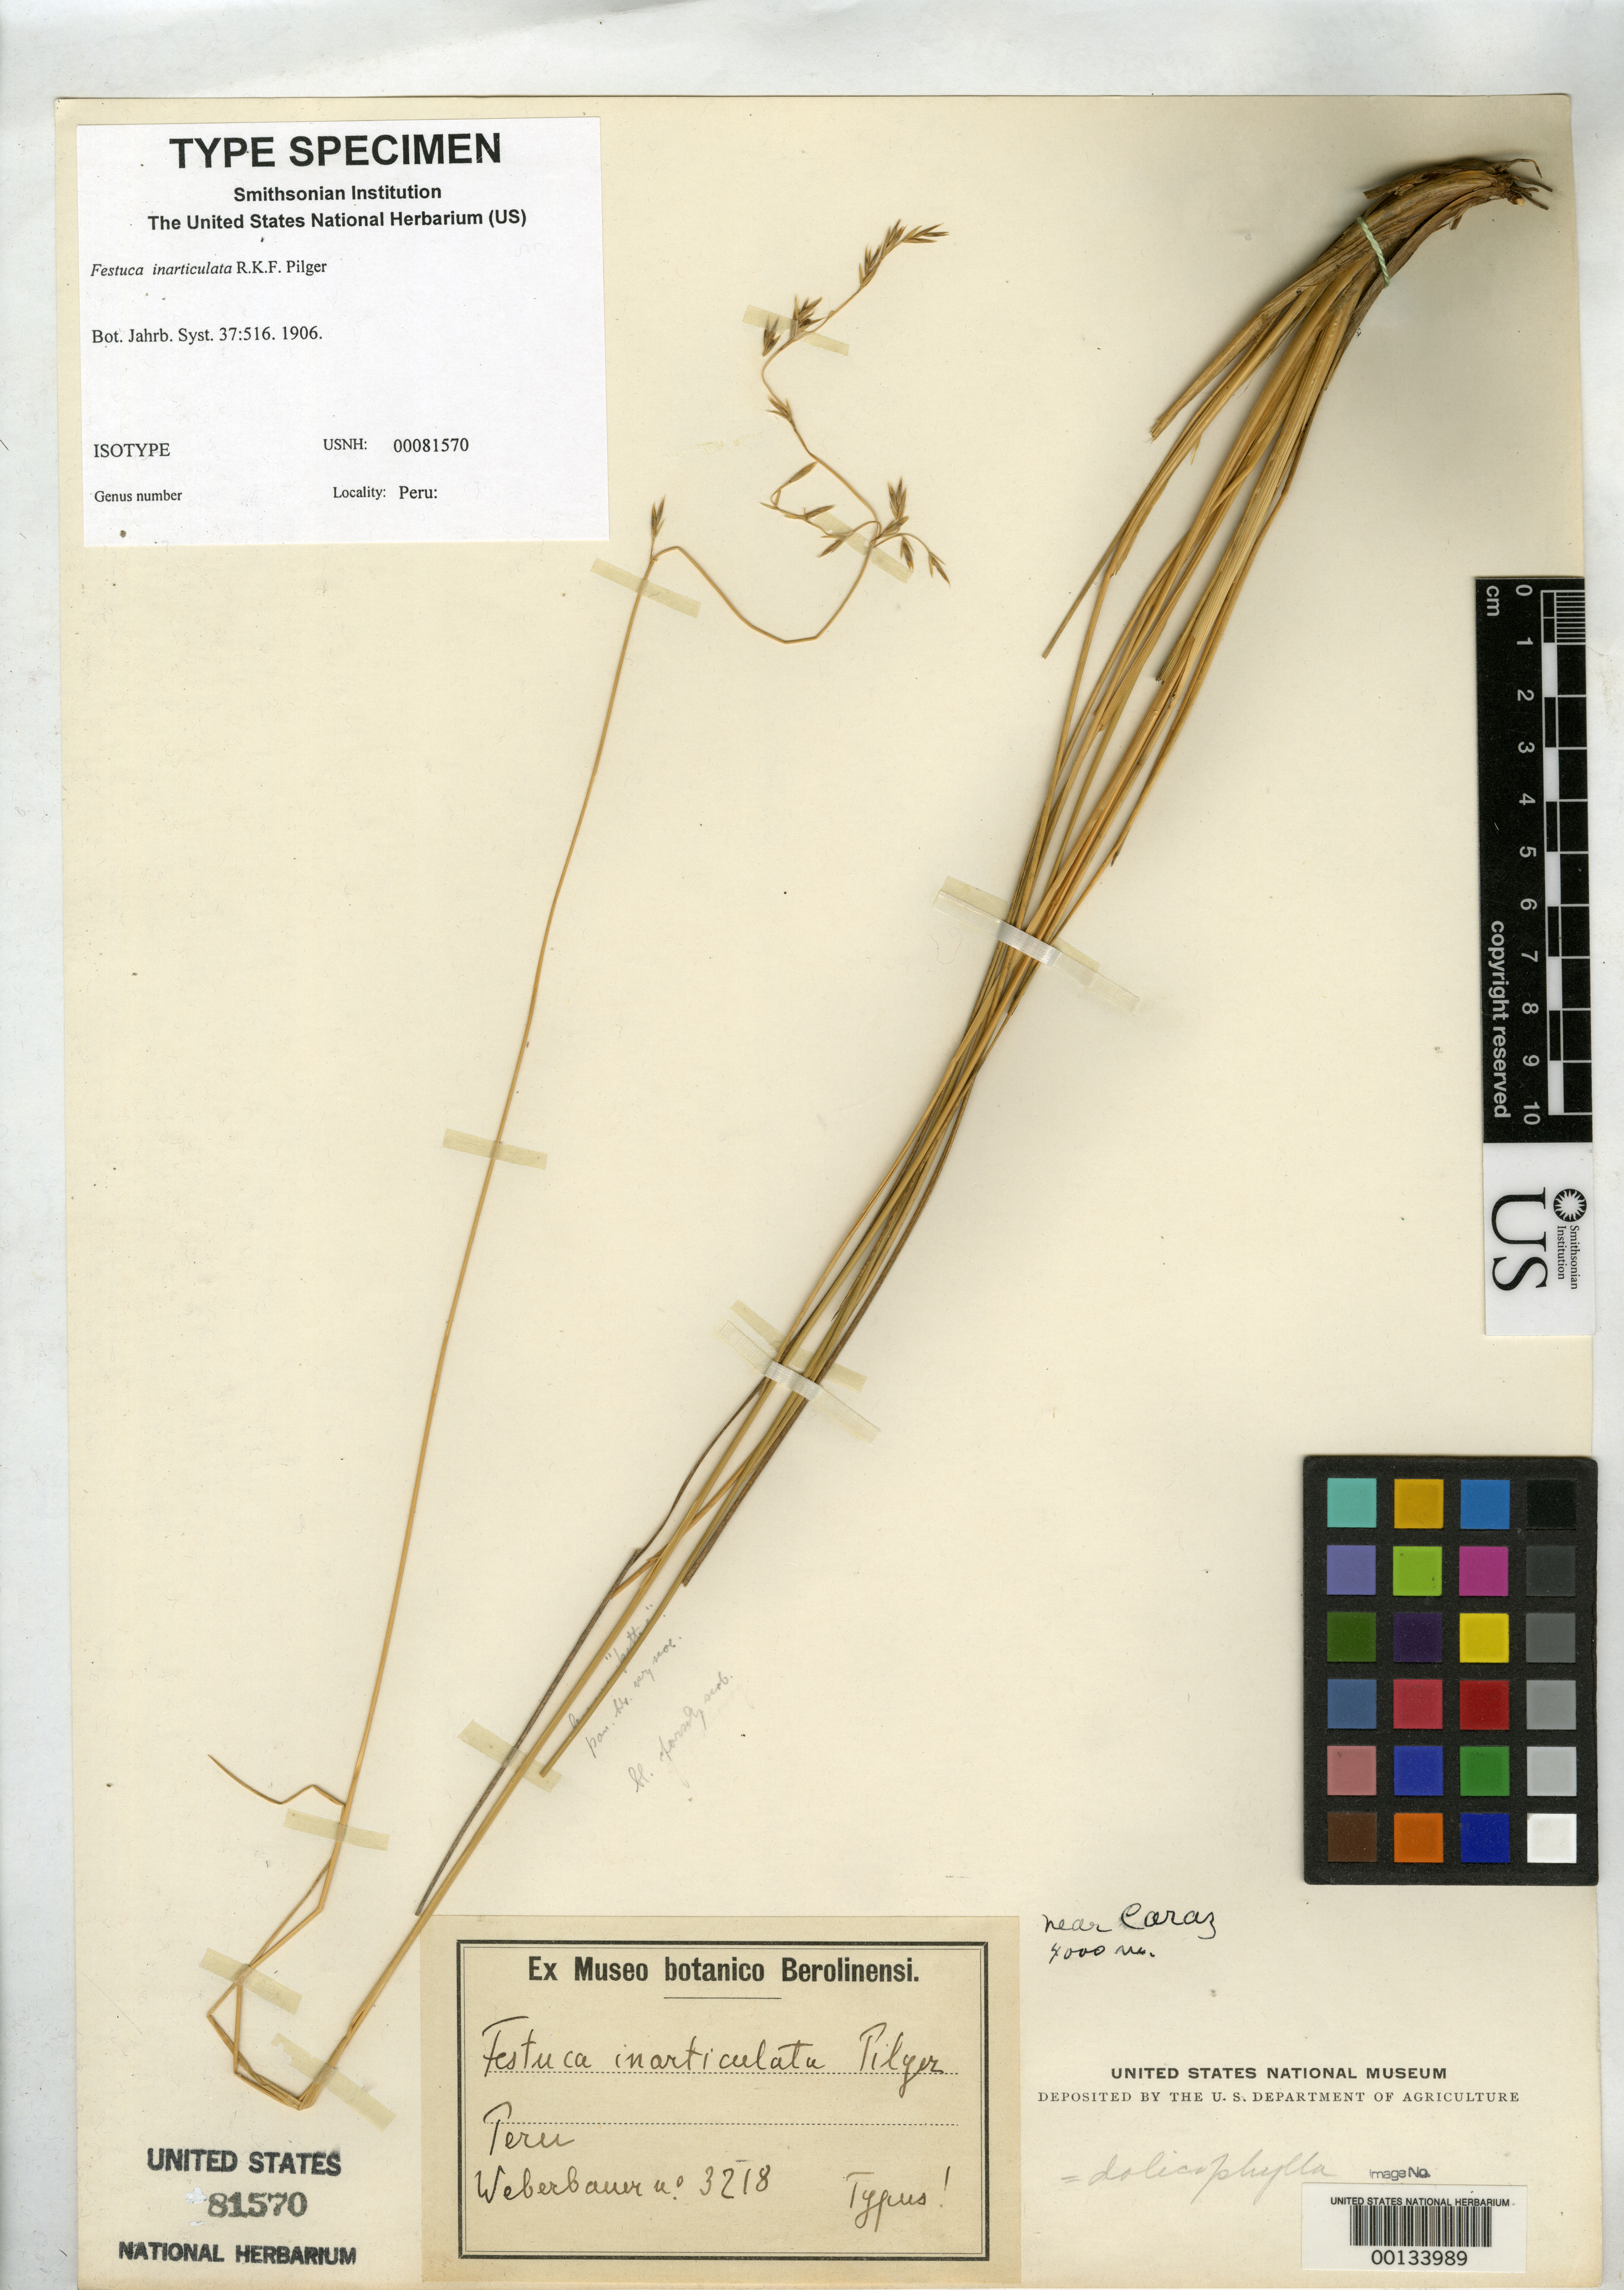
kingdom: Plantae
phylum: Tracheophyta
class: Liliopsida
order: Poales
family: Poaceae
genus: Festuca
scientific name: Festuca inarticulata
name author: Pilg.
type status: Isotype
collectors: A. Weberbauer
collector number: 3218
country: Peru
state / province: Ancash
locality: Cordillera Negra above Caraz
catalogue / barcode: US 81570